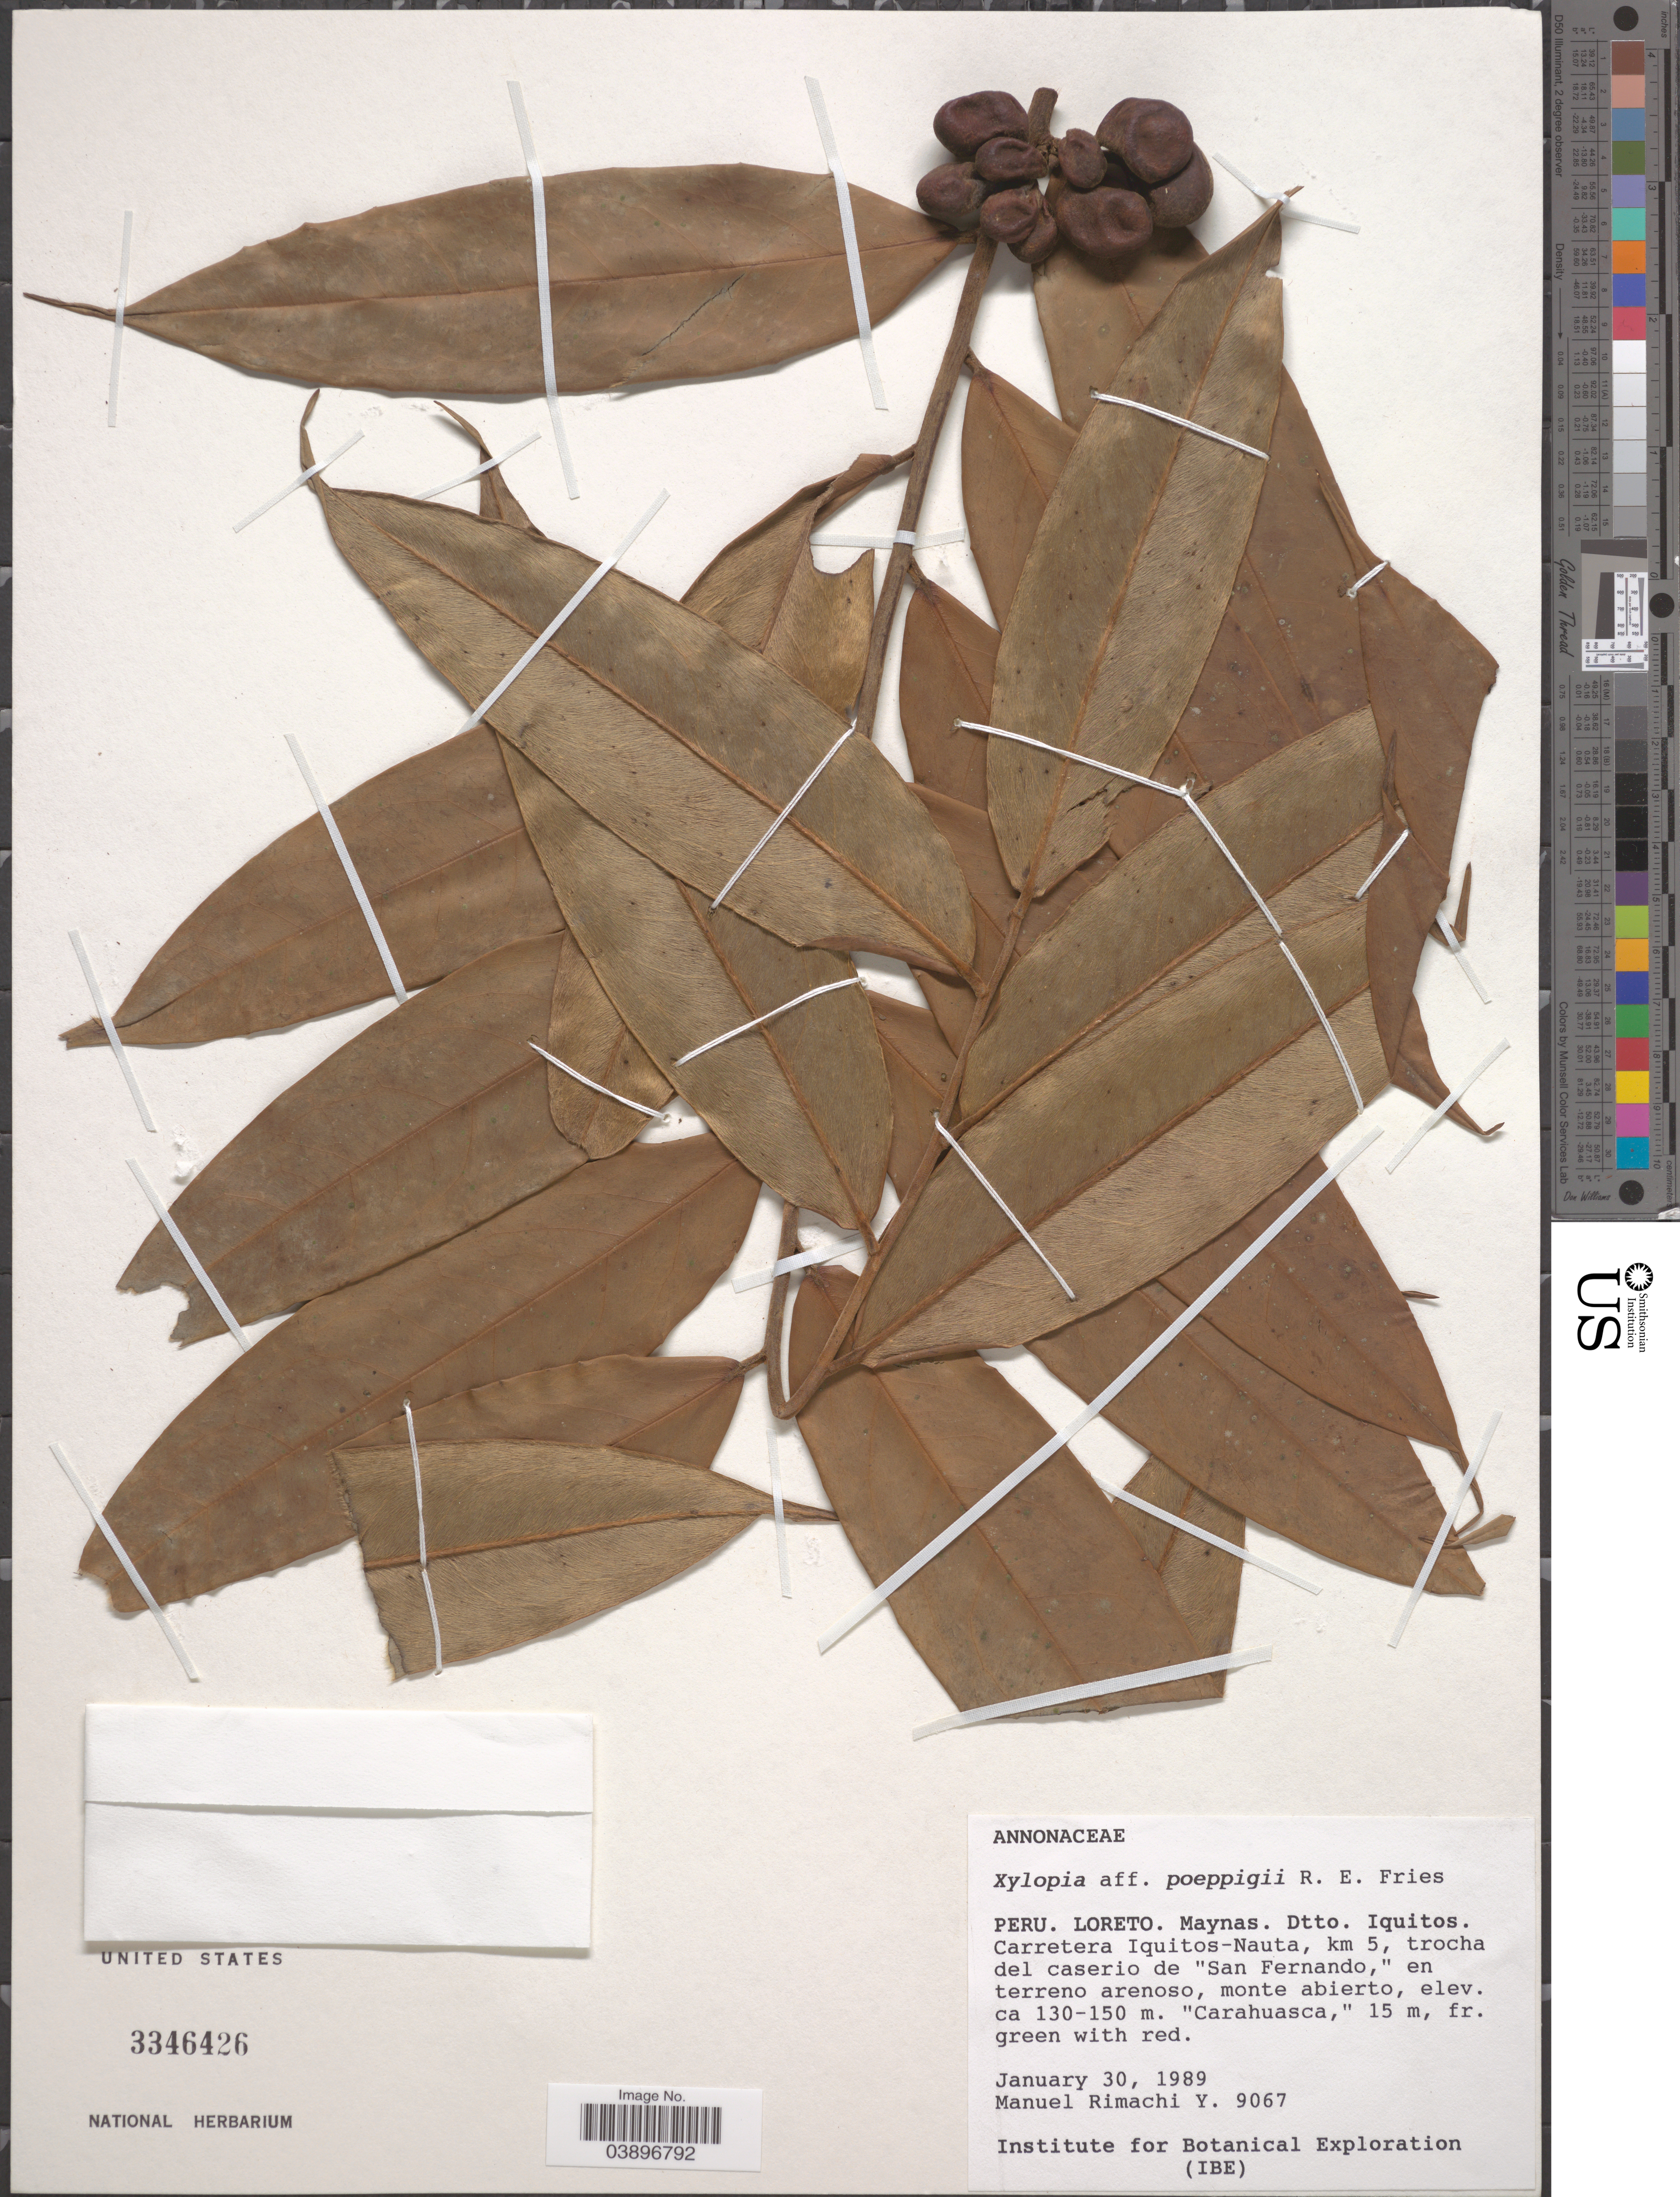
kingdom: Plantae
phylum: Tracheophyta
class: Magnoliopsida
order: Magnoliales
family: Annonaceae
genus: Xylopia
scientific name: Xylopia poeppigii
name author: R.E. Fr.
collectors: M. Rimachi Y.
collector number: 9067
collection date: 1989-01-30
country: Peru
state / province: Loreto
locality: Maynas. Dtto. Iquitos. Carretera Iquitos-Nauta, km 5, trocha del caserio de "San Fernando".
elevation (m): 130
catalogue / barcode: US 3346426